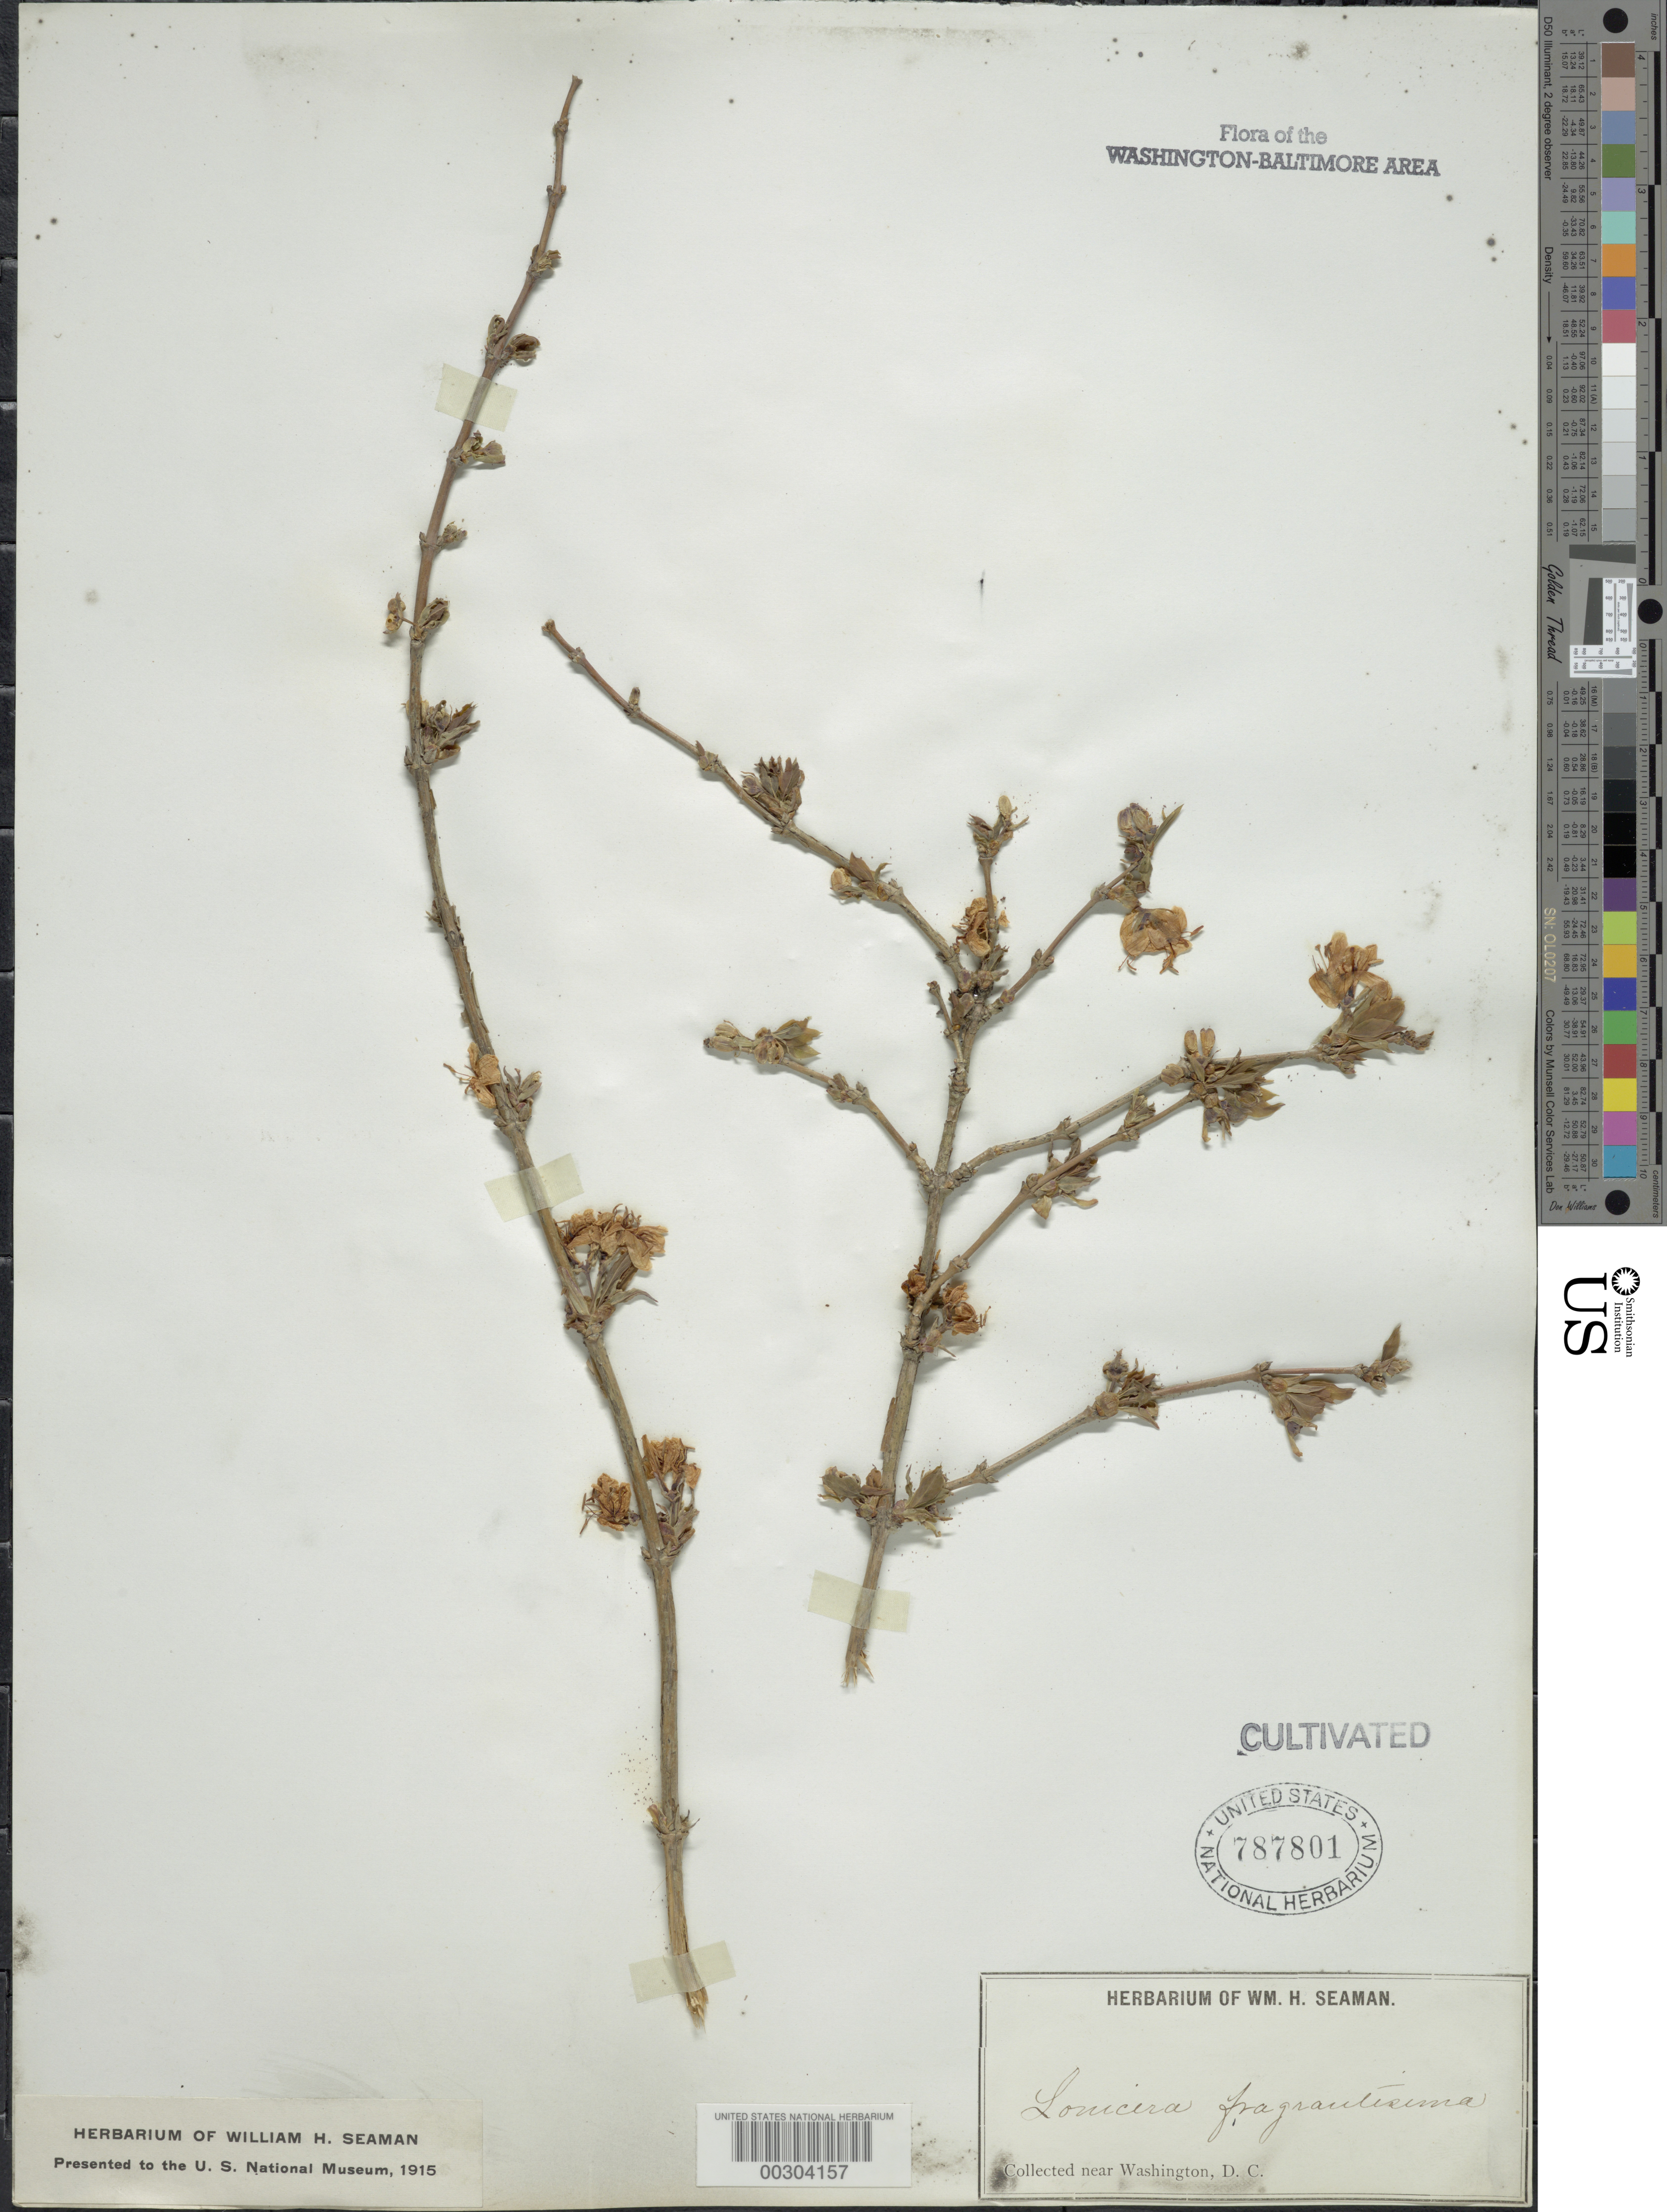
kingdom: Plantae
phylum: Tracheophyta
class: Magnoliopsida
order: Dipsacales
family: Caprifoliaceae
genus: Lonicera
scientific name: Lonicera fragrantissima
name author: Lindl. & Paxt.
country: United States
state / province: District of Columbia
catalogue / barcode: US 787801